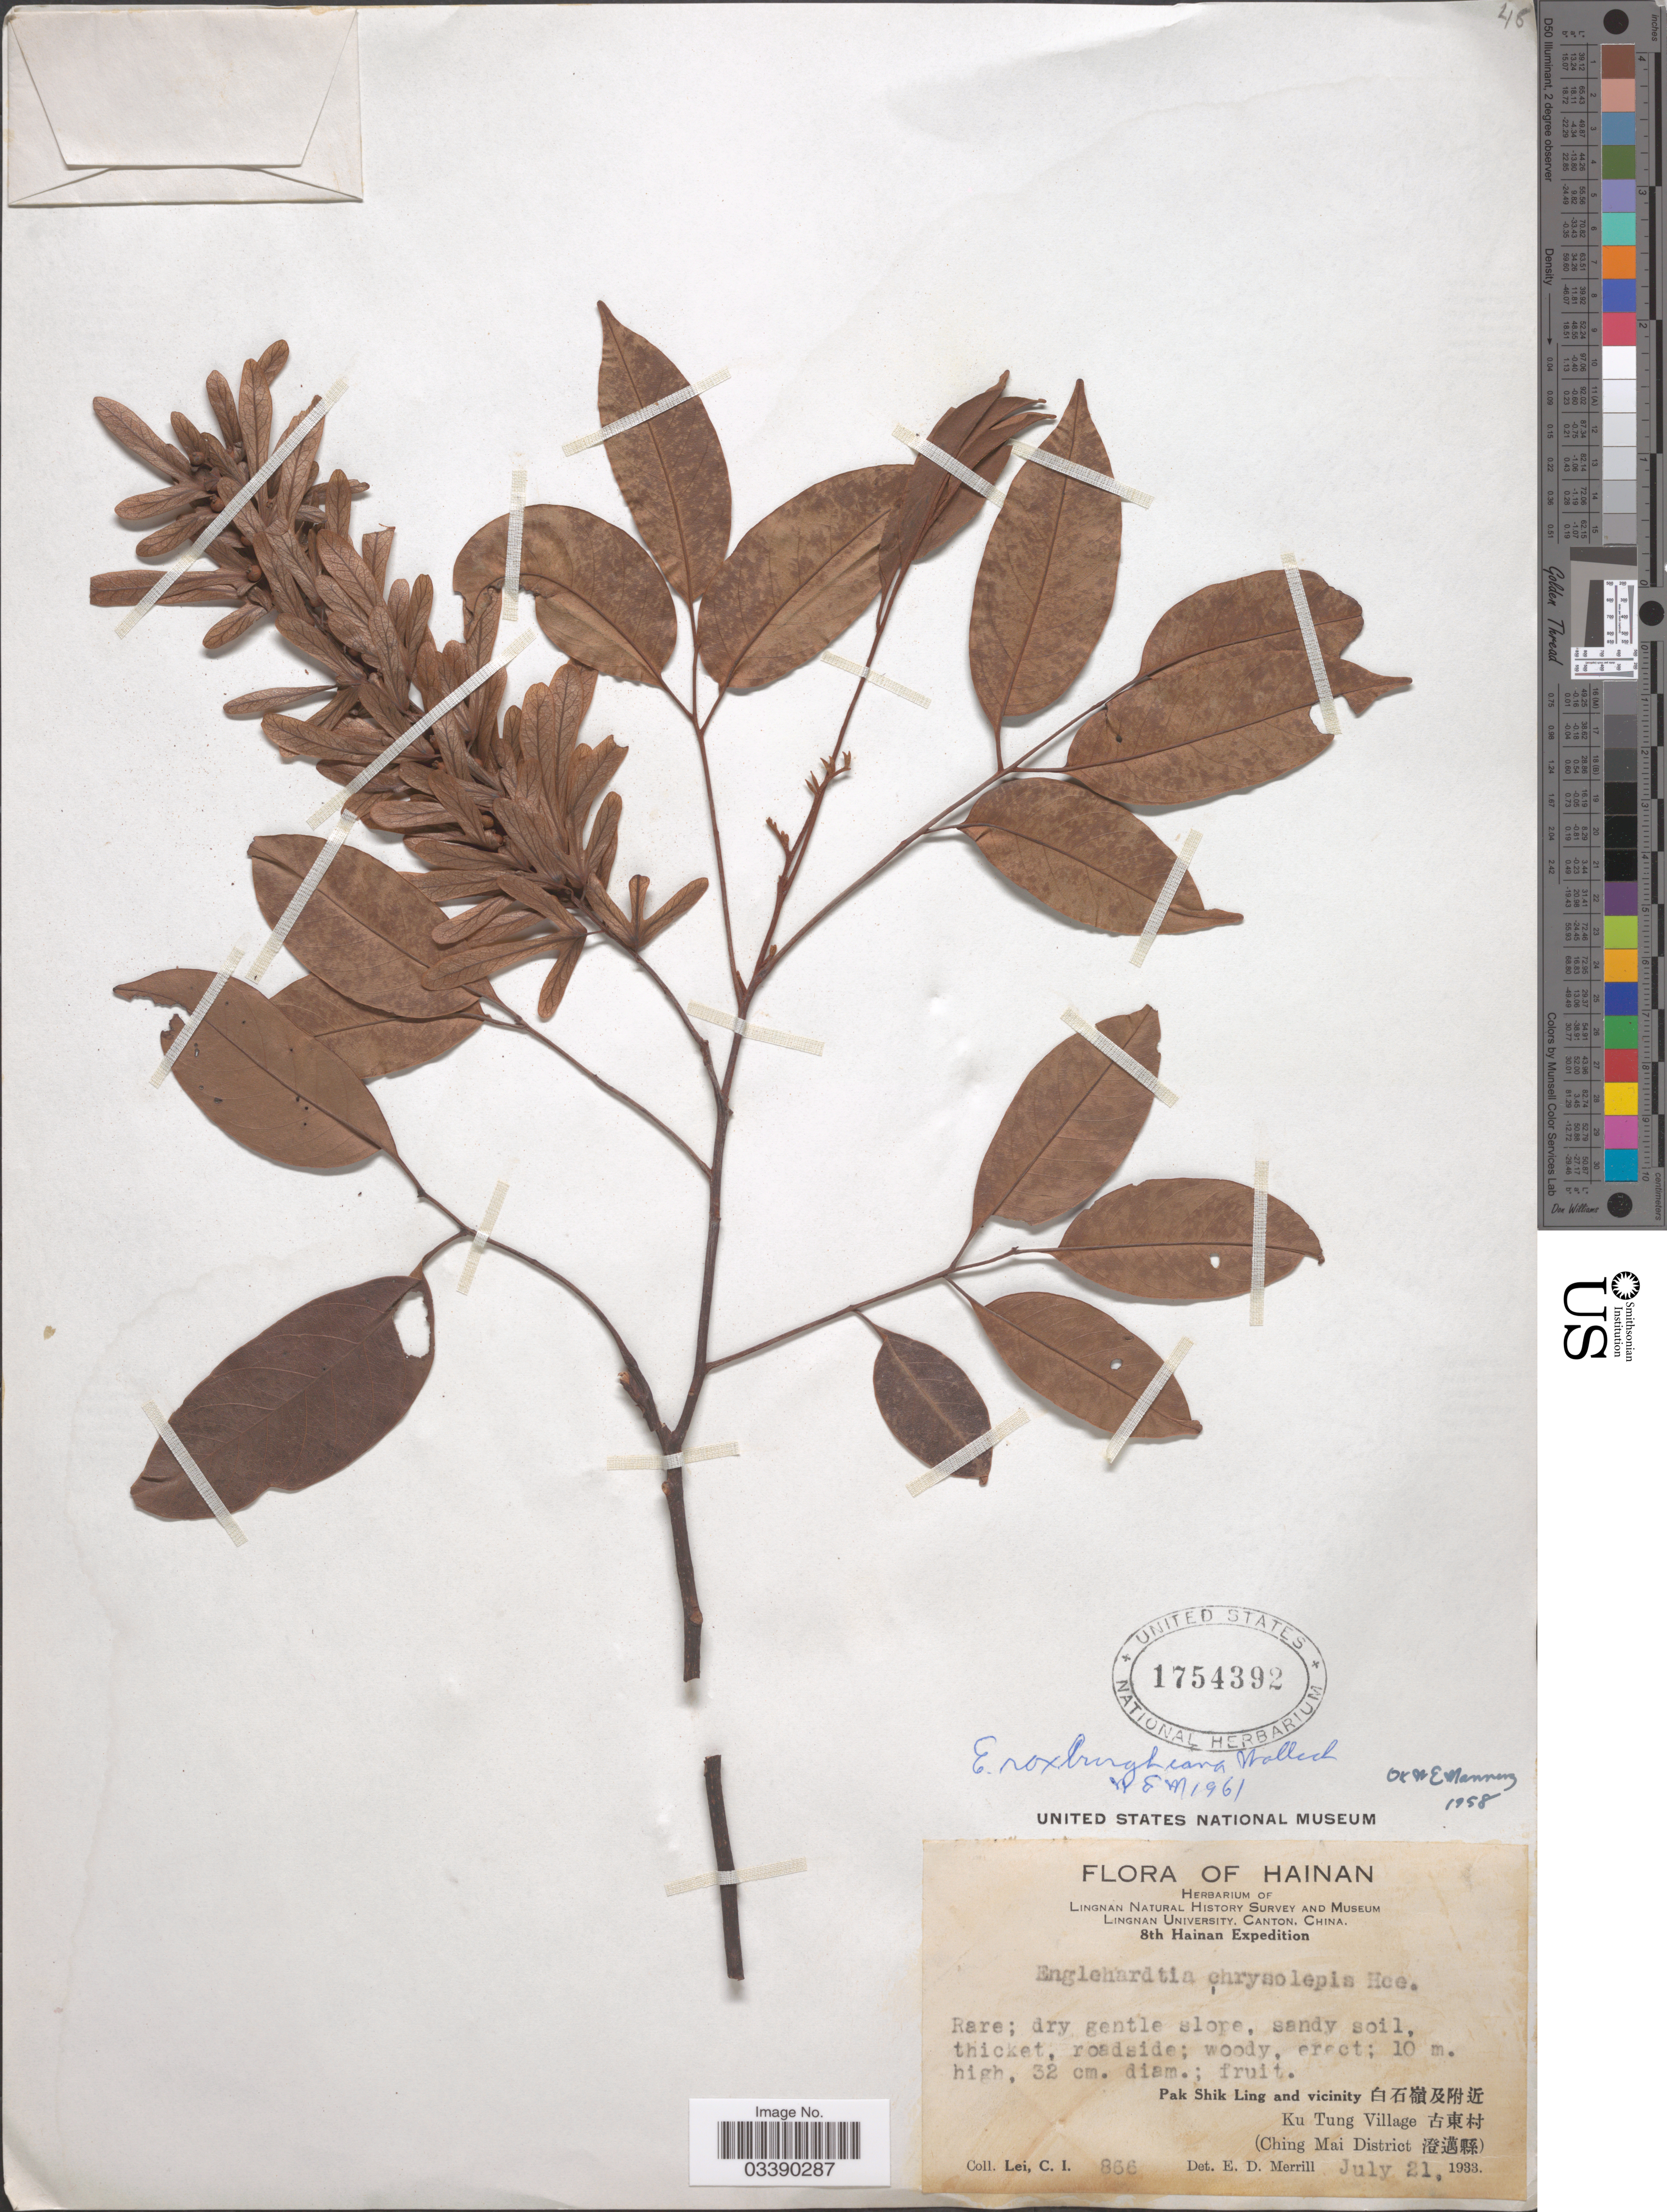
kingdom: Plantae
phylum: Tracheophyta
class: Magnoliopsida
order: Fagales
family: Juglandaceae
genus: Engelhardia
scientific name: Engelhardia roxburghiana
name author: Lindl.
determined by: Strong, Mark T., (BOT), Smithsonian Institution - National Museum of Natural History (UNITED STATES)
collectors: C. I. Lei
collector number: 866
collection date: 1933-07-21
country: China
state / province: Hainan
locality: Pak Shik Ling and vicinity X. Ku Tung Village X. (Ching Mai District X).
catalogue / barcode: US 1754392